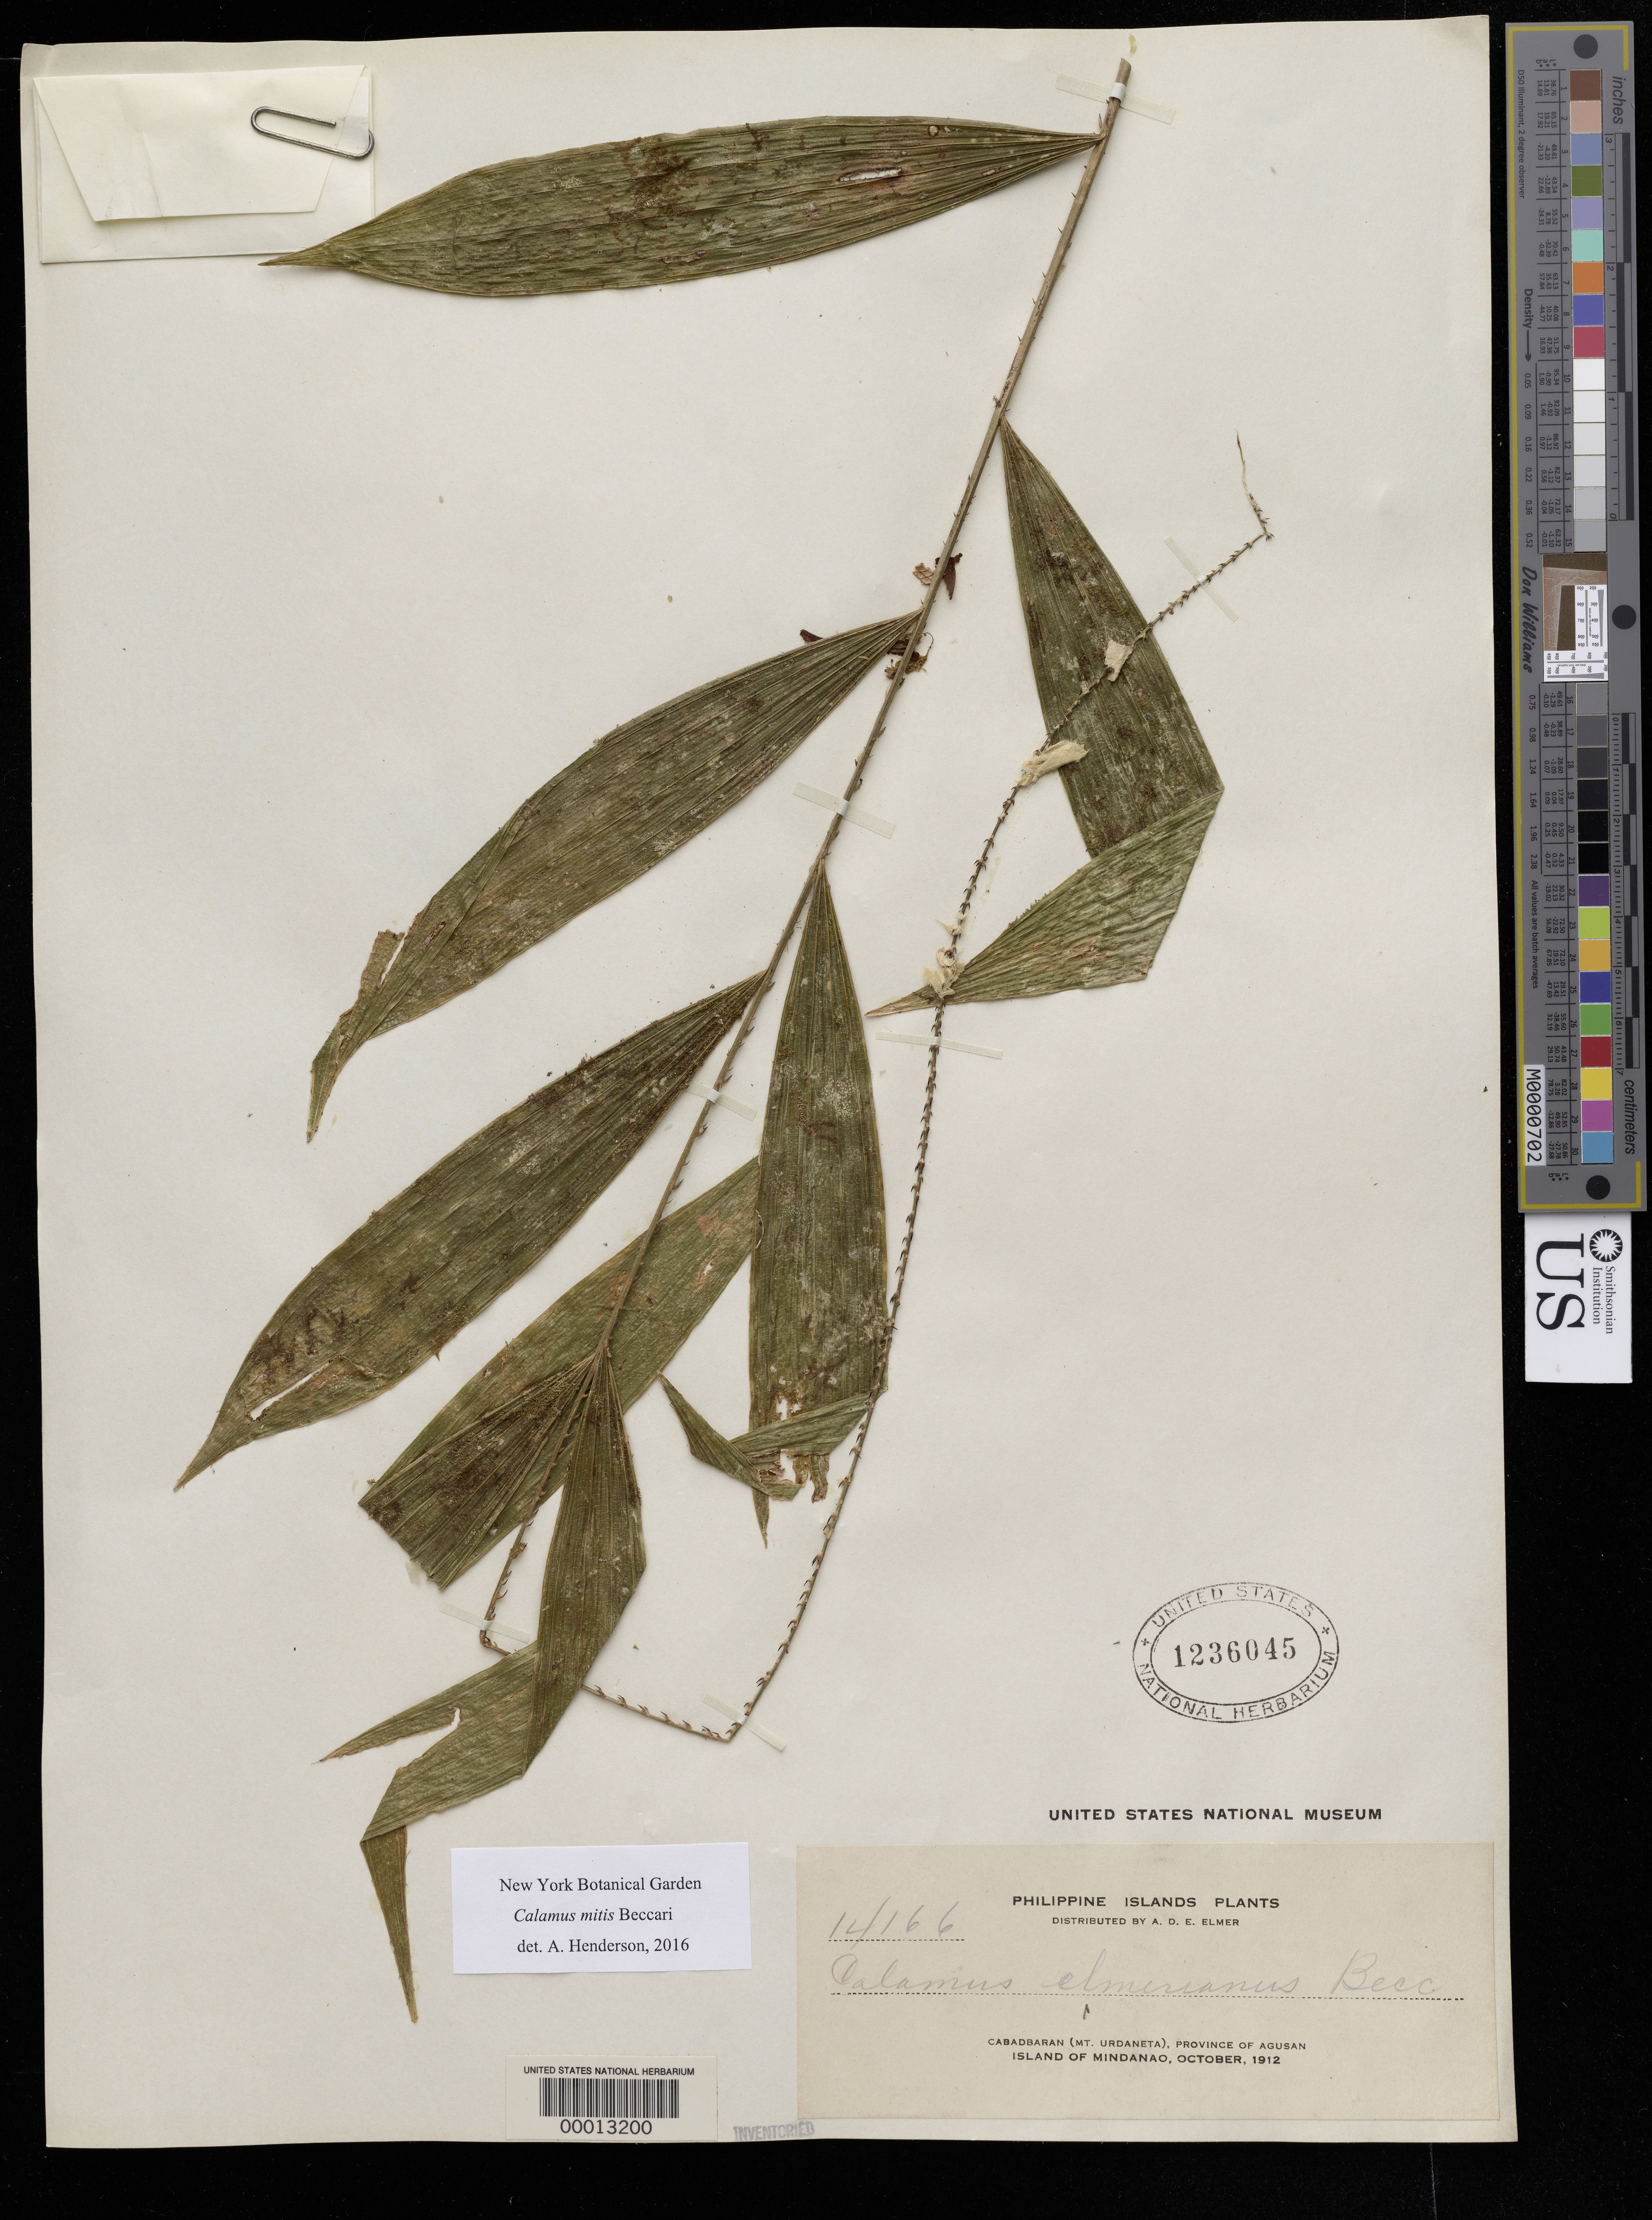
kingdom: Plantae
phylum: Tracheophyta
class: Liliopsida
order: Arecales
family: Arecaceae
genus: Calamus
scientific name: Calamus mitis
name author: Becc.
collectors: A. D. E. Elmer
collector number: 14166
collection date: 1912-10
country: Philippines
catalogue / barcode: US 1236045